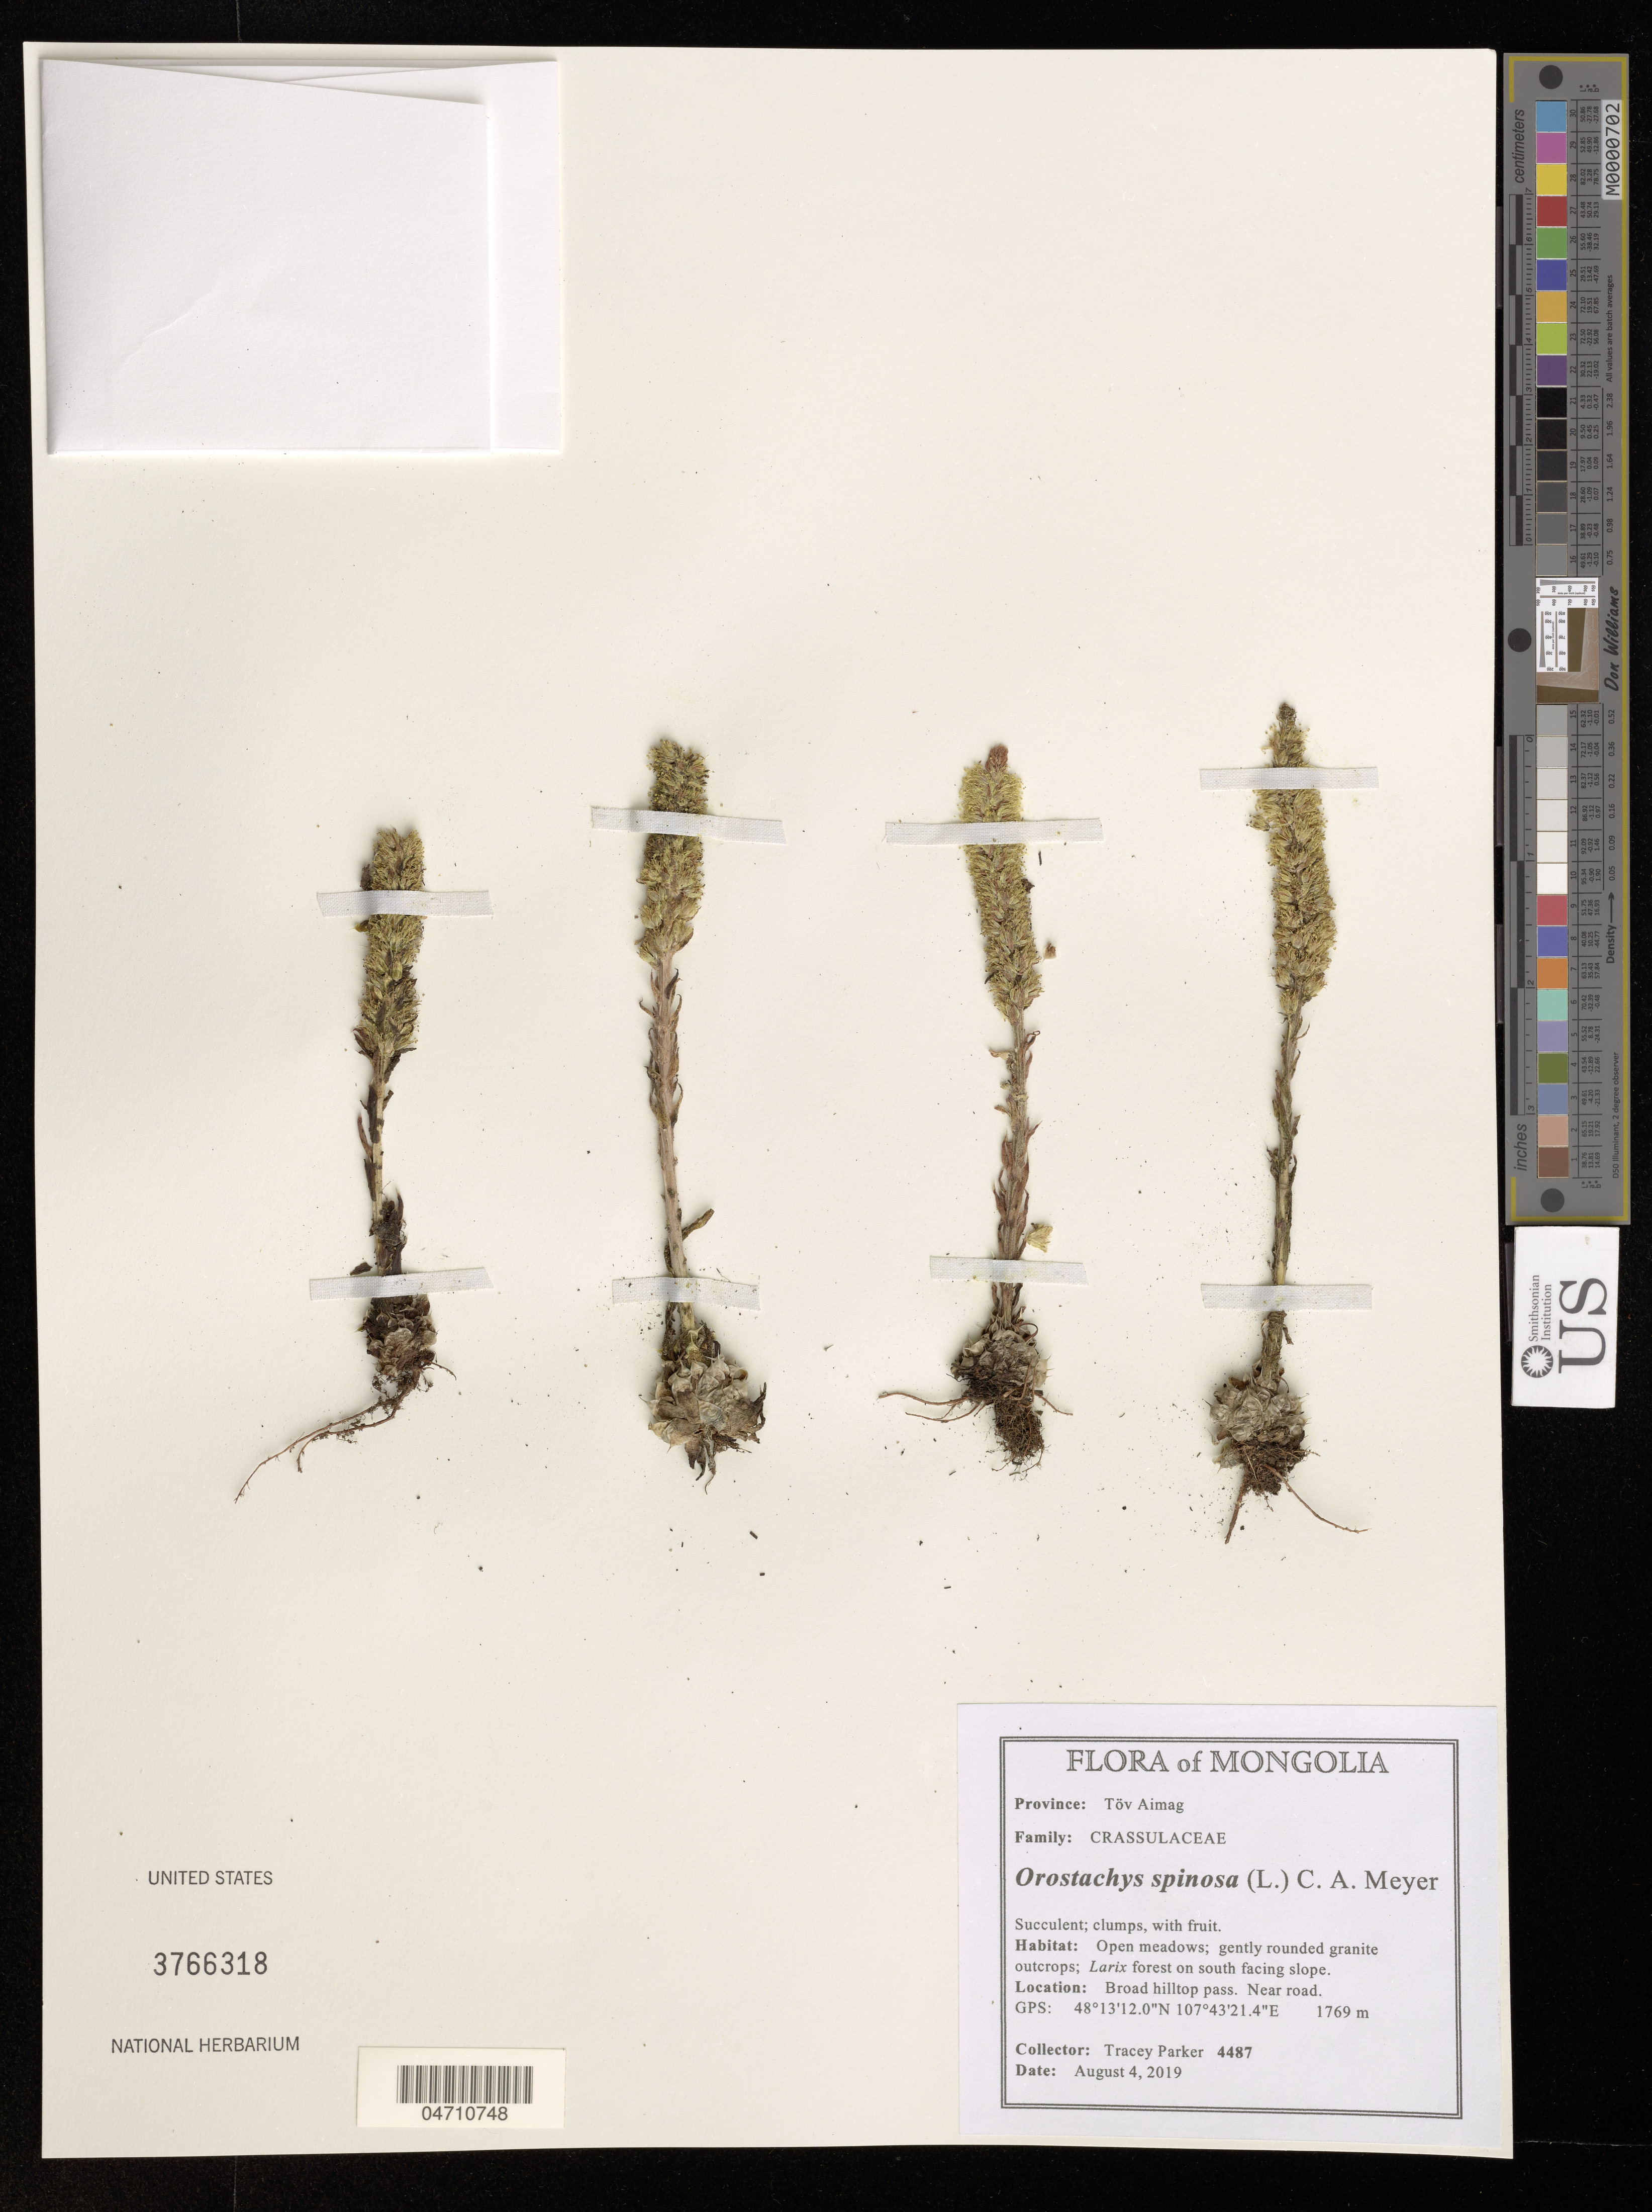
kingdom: Plantae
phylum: Tracheophyta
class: Magnoliopsida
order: Saxifragales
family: Crassulaceae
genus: Orostachys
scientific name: Orostachys spinosa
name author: (L.) Sweet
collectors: T. Parker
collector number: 4487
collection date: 2019-08-04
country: Mongolia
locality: Province: Töv Aimag. Broad hilltop pass. Near road.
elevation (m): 1769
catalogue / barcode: US 3766318